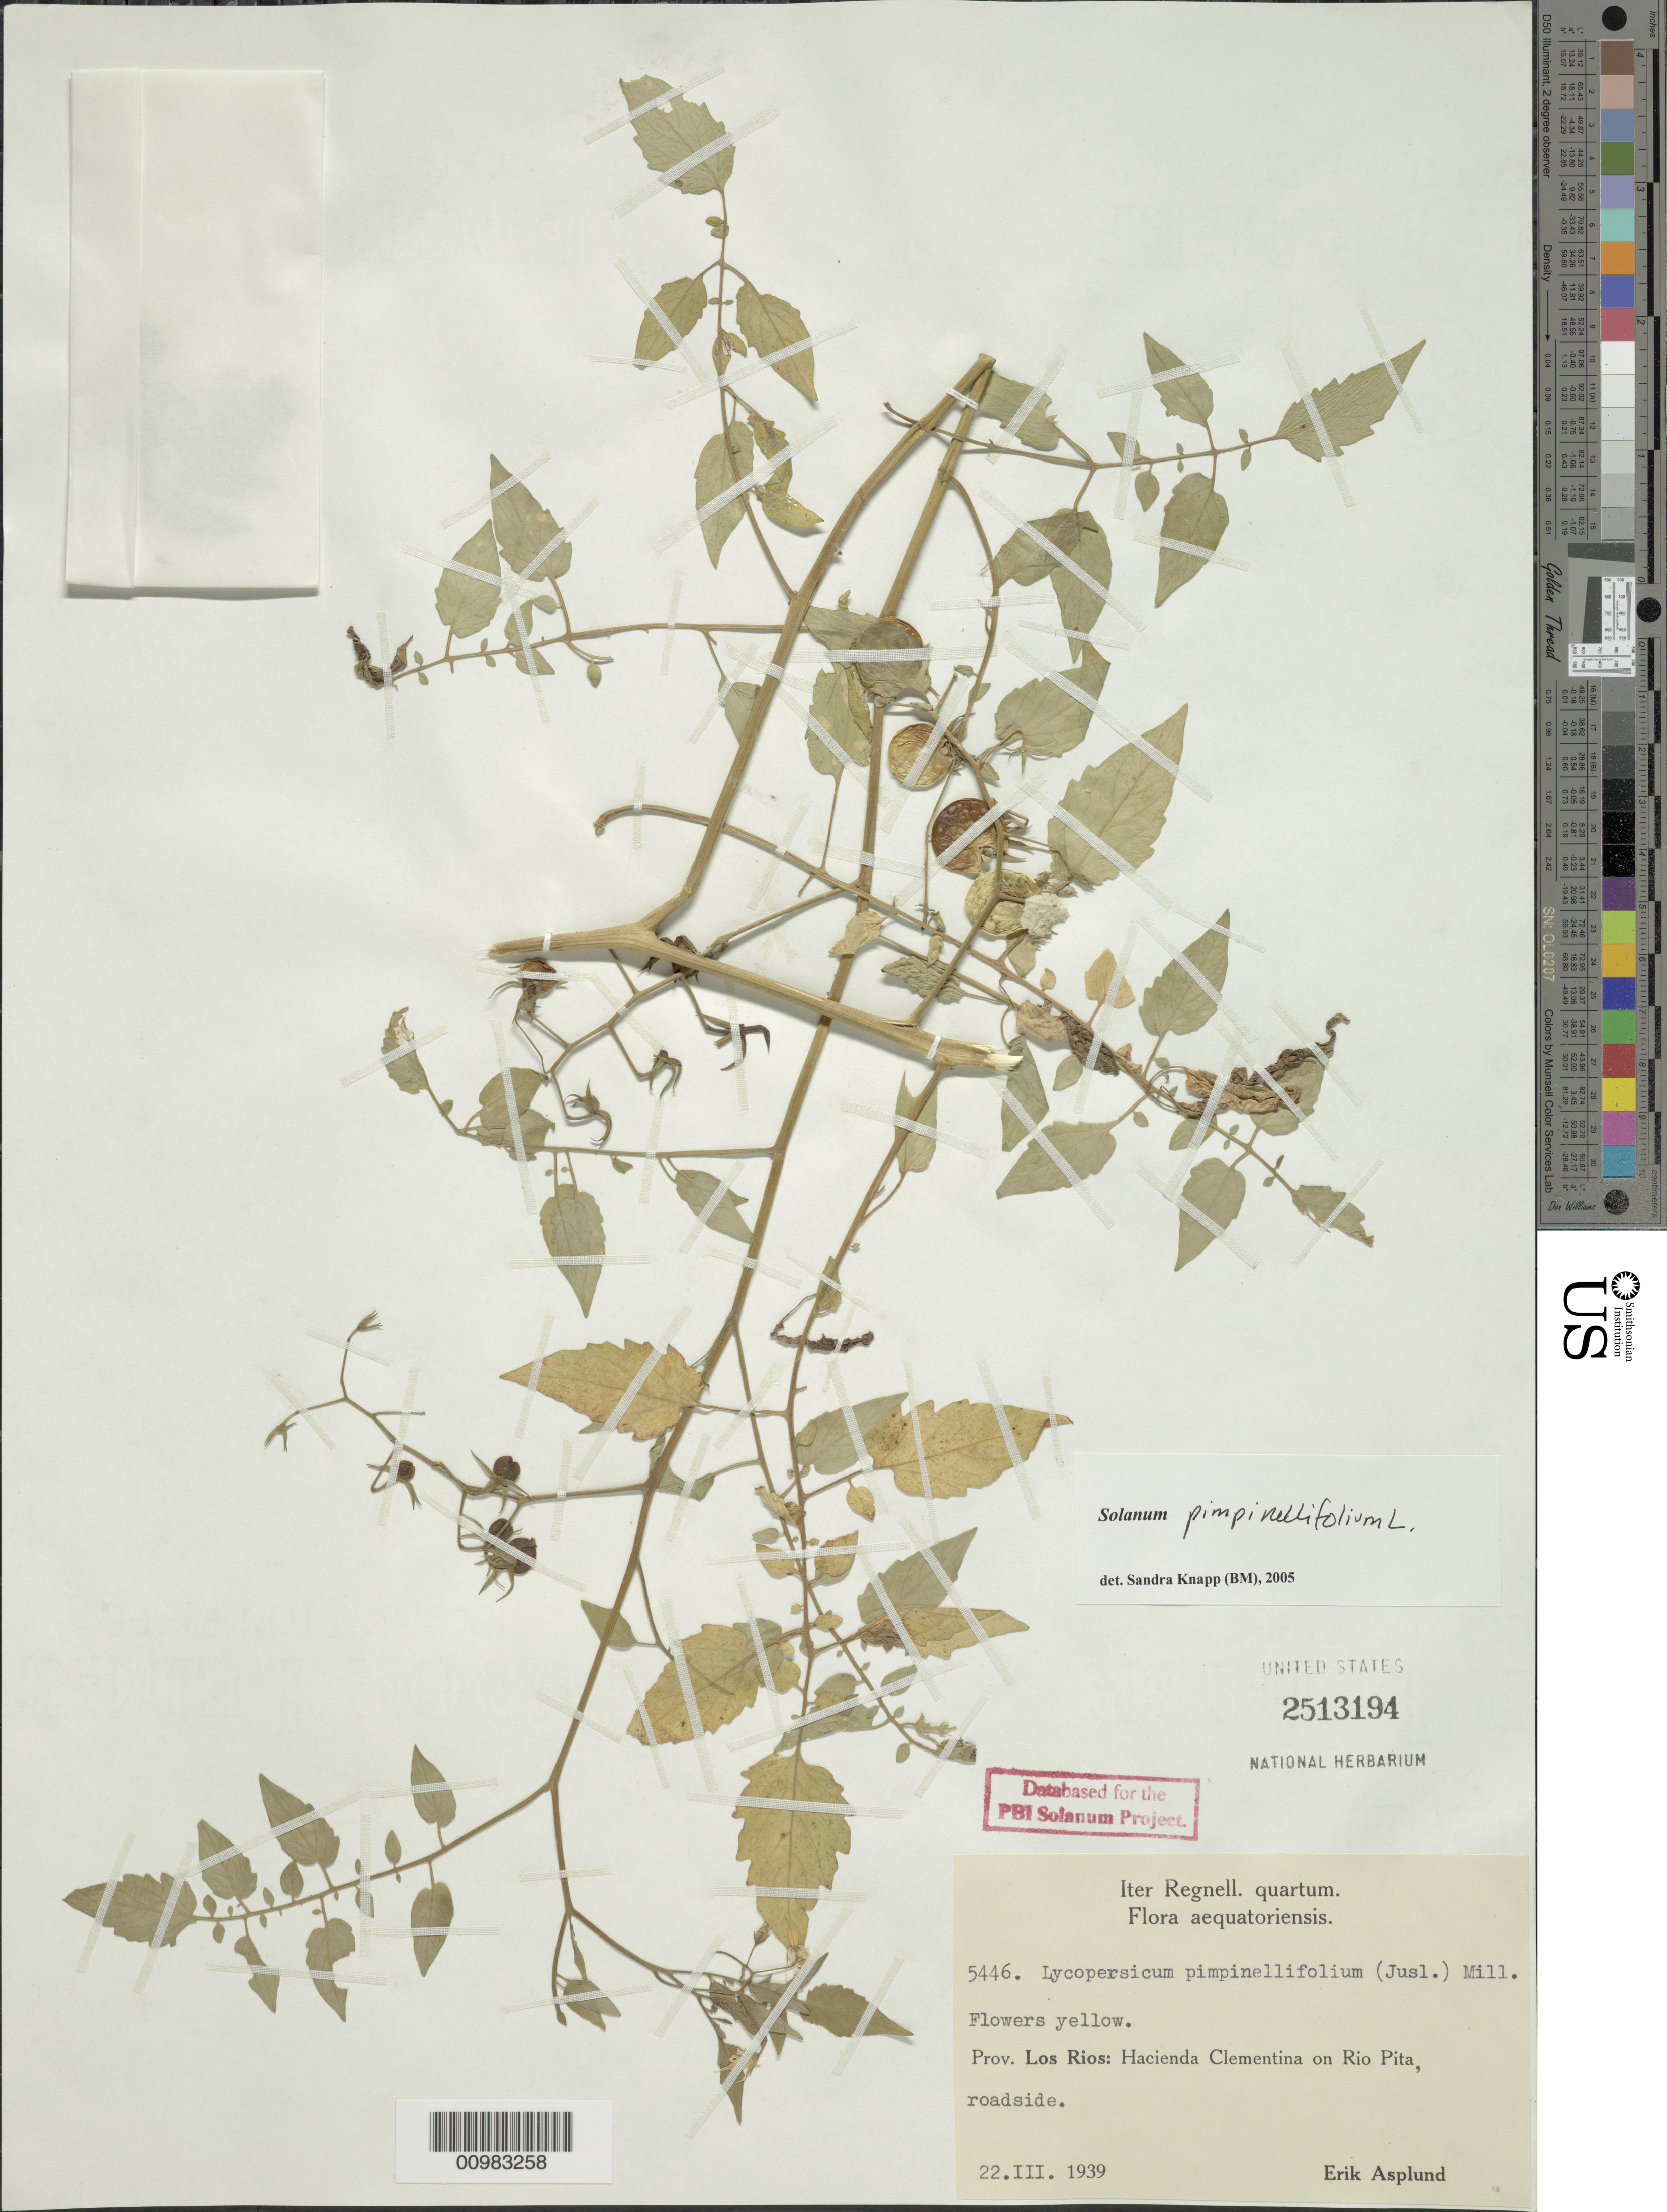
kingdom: Plantae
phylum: Tracheophyta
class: Magnoliopsida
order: Solanales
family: Solanaceae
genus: Solanum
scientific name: Solanum pimpinellifolium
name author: L.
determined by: Knapp, S. D.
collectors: E. Asplund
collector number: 5446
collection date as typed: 22 Mar 1939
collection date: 1939-03-22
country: Ecuador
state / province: Los Rios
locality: Hacienda Clemetina on Rio Pita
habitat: roadside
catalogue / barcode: US 2513194